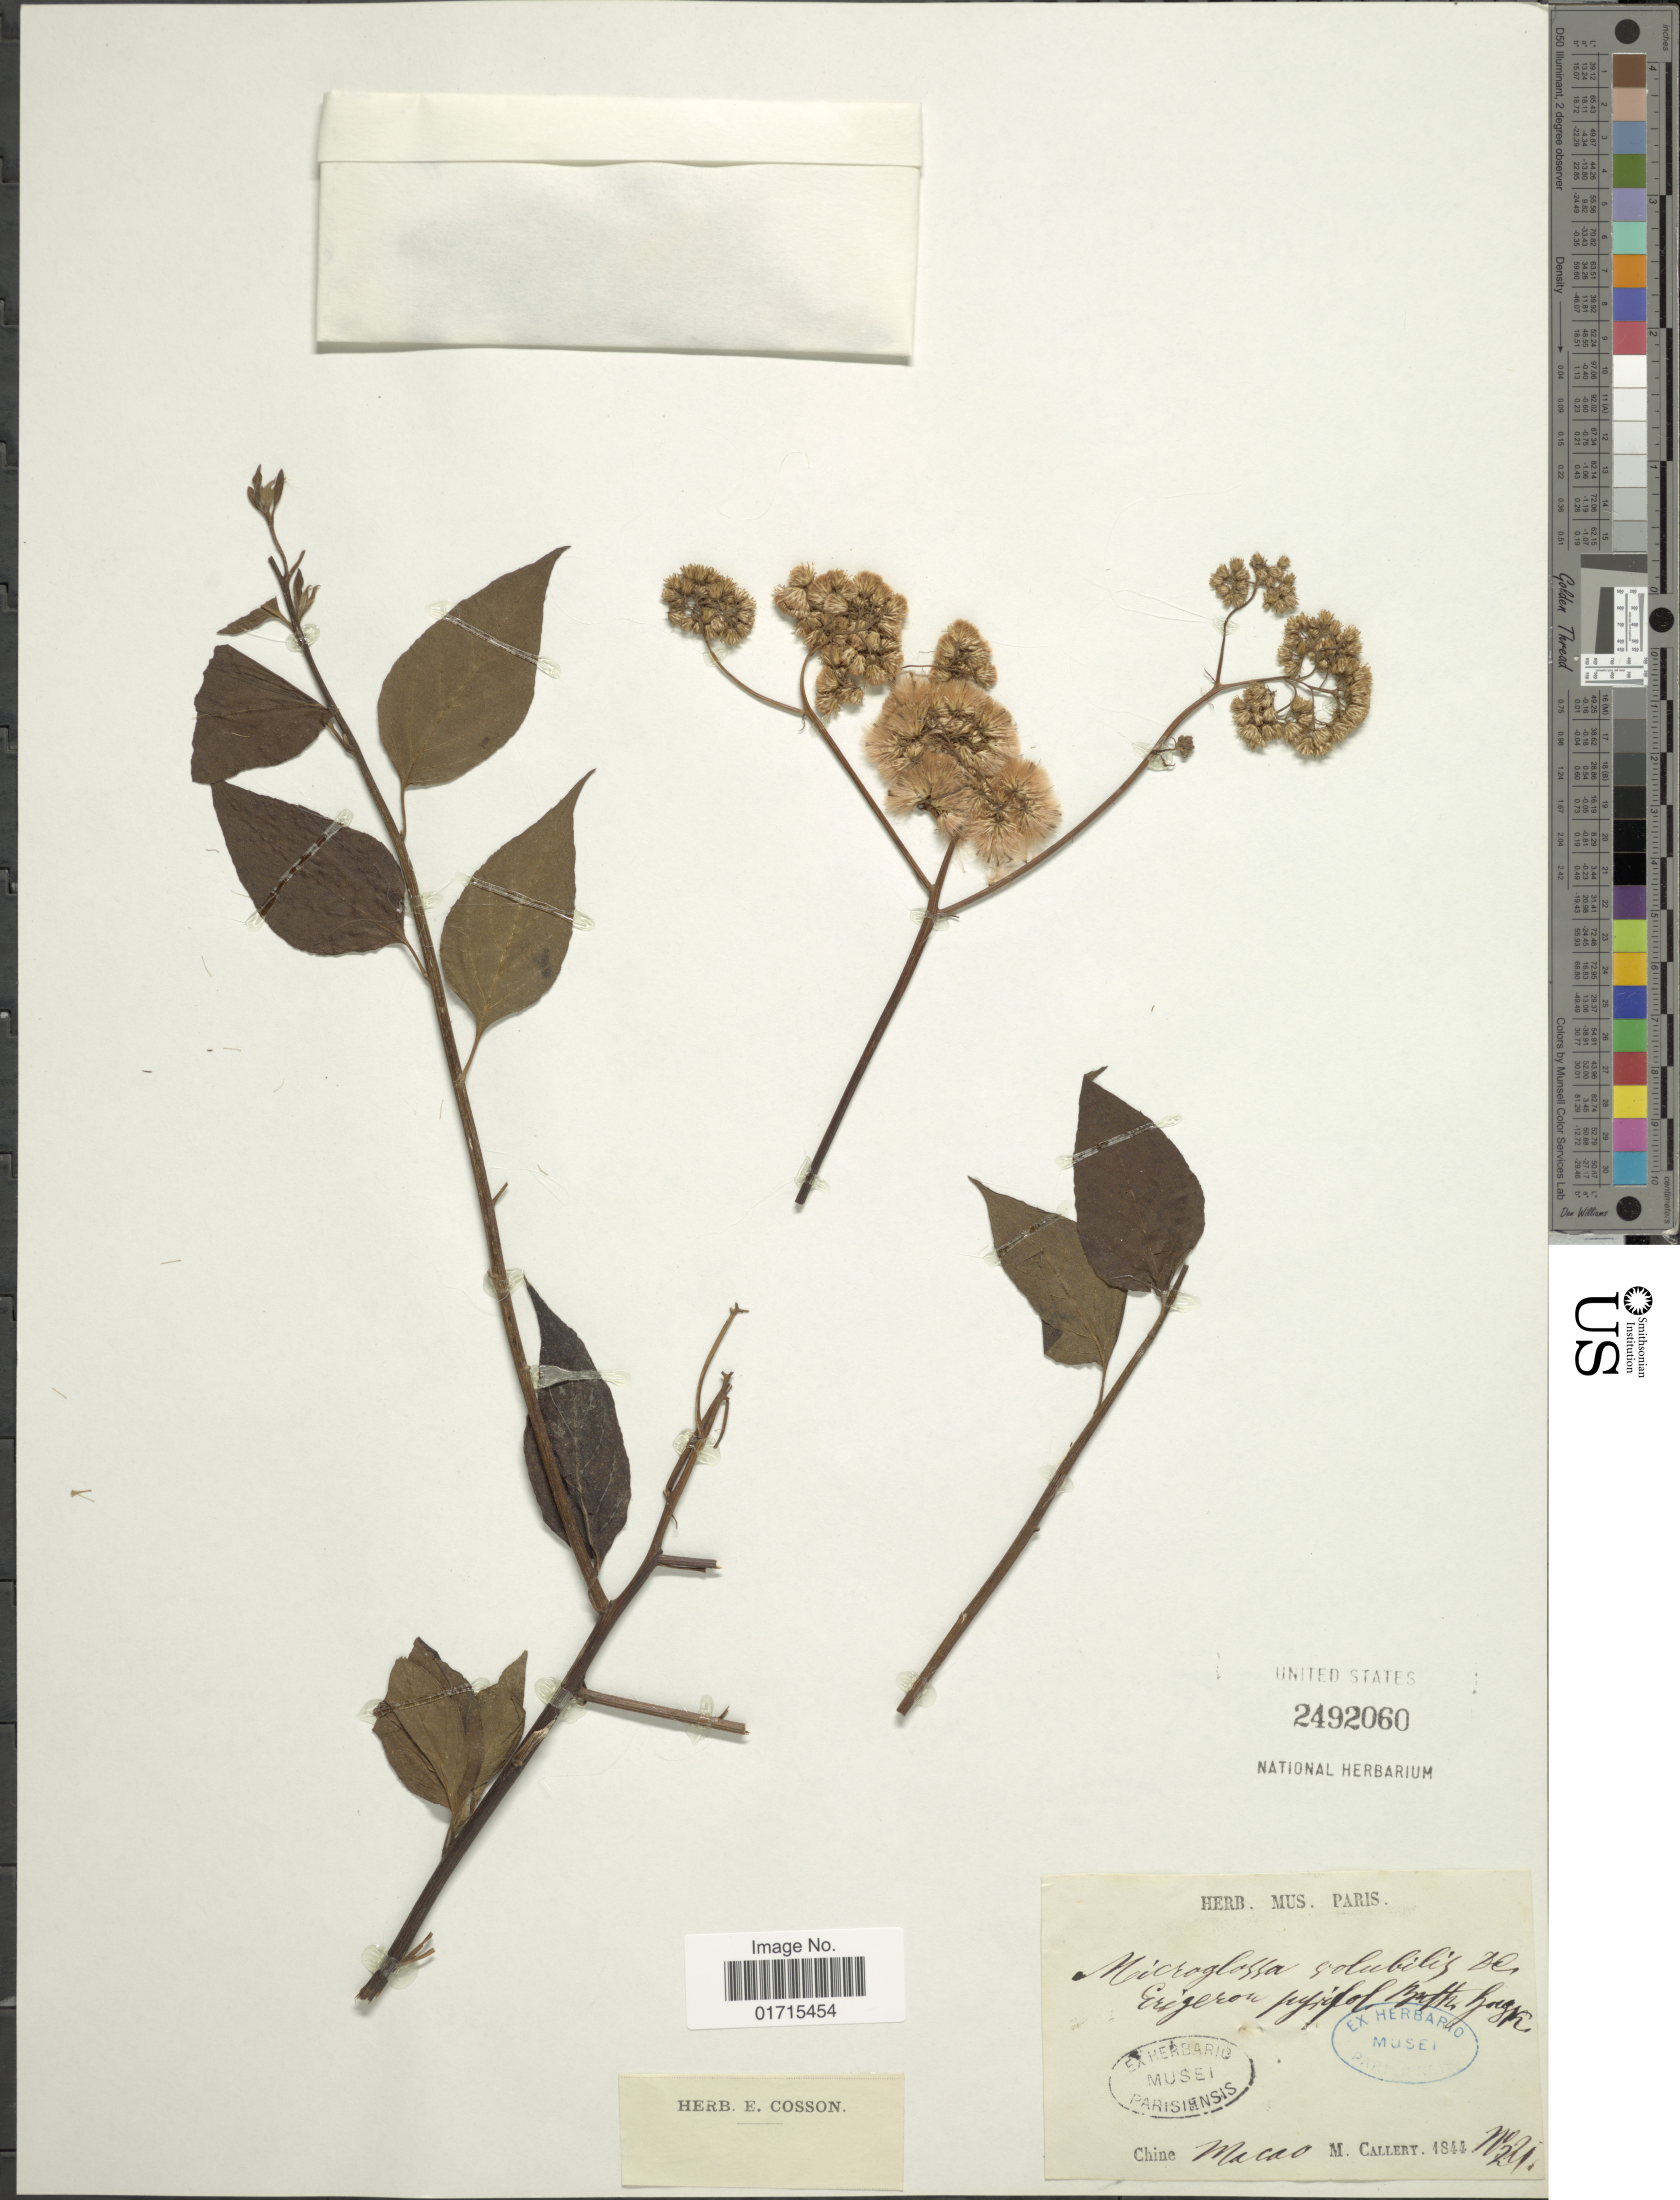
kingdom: Plantae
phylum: Tracheophyta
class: Magnoliopsida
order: Asterales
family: Asteraceae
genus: Microglossa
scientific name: Microglossa pyrifolia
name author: (Lam.) Kuntze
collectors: J. Callery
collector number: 221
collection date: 1844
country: China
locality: Chine, Macao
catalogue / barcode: US 2492060